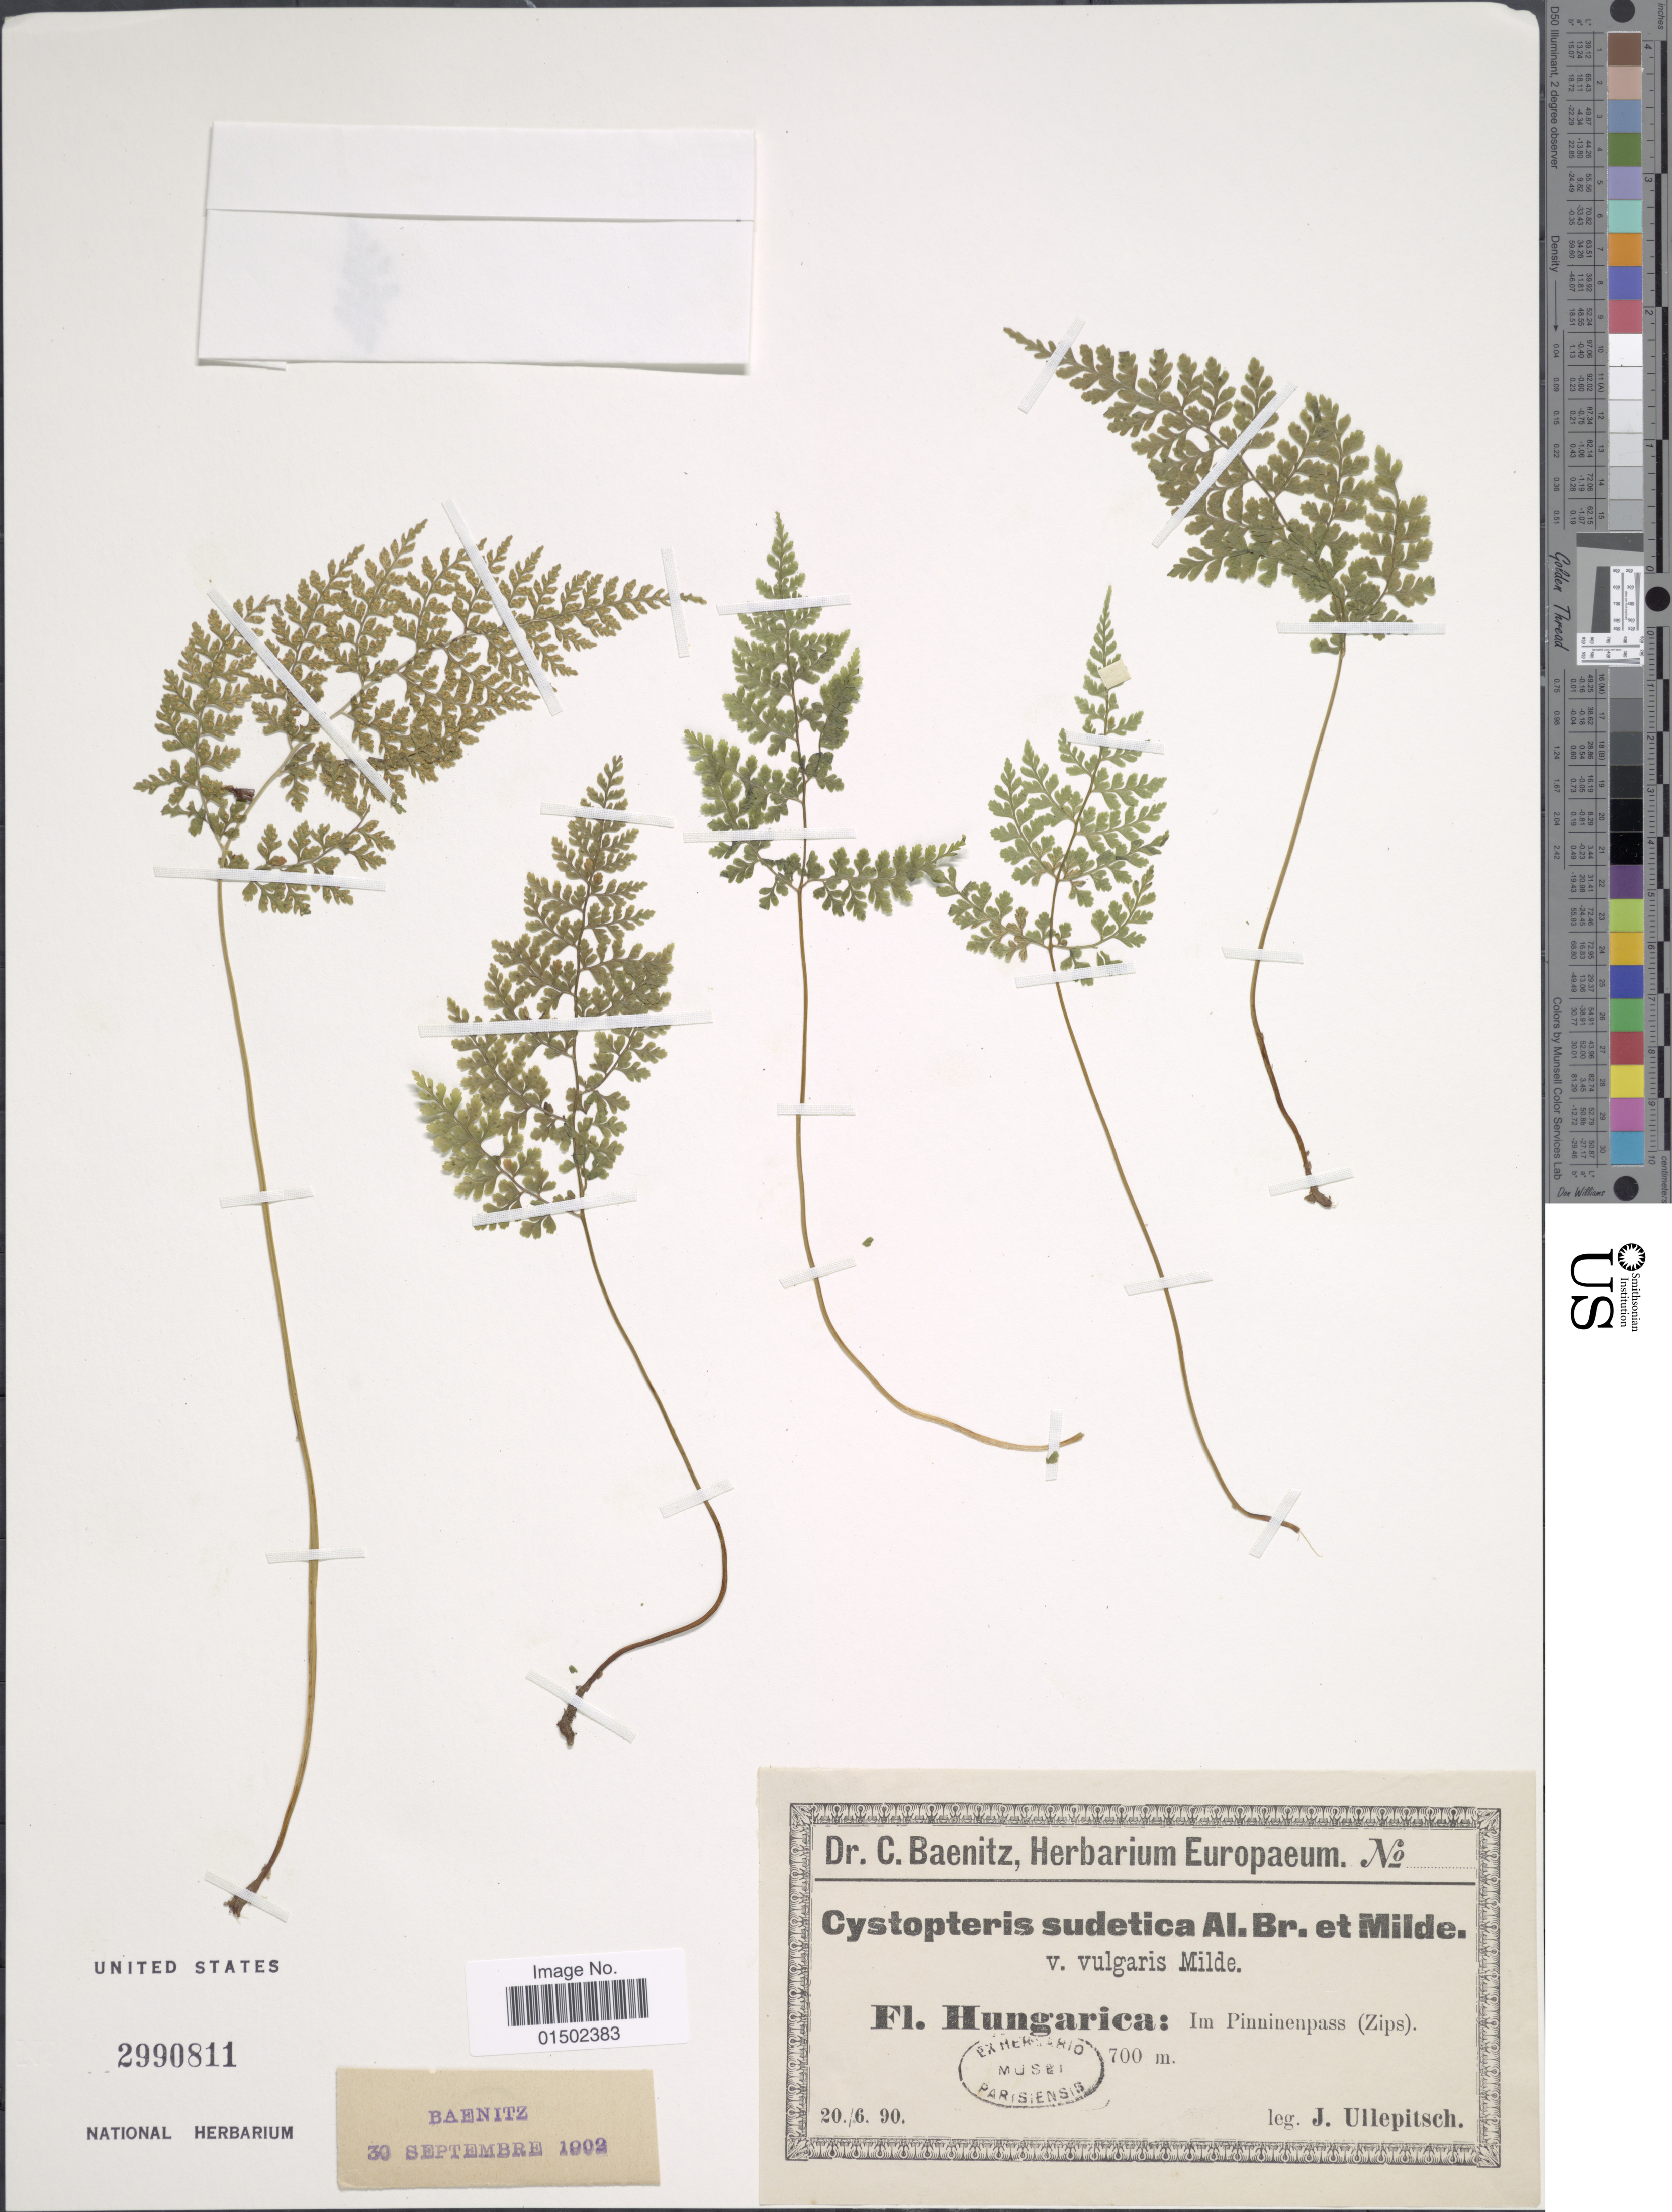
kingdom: Plantae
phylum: Tracheophyta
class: Polypodiopsida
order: Polypodiales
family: Cystopteridaceae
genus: Cystopteris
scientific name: Cystopteris sudetica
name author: A. Braun & Milde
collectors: J. Ullepitsch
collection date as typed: Transcribed d/m/y: 20/6/90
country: Hungary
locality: Im Pinninenpass (Zips)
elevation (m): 700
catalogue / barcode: US 2990811